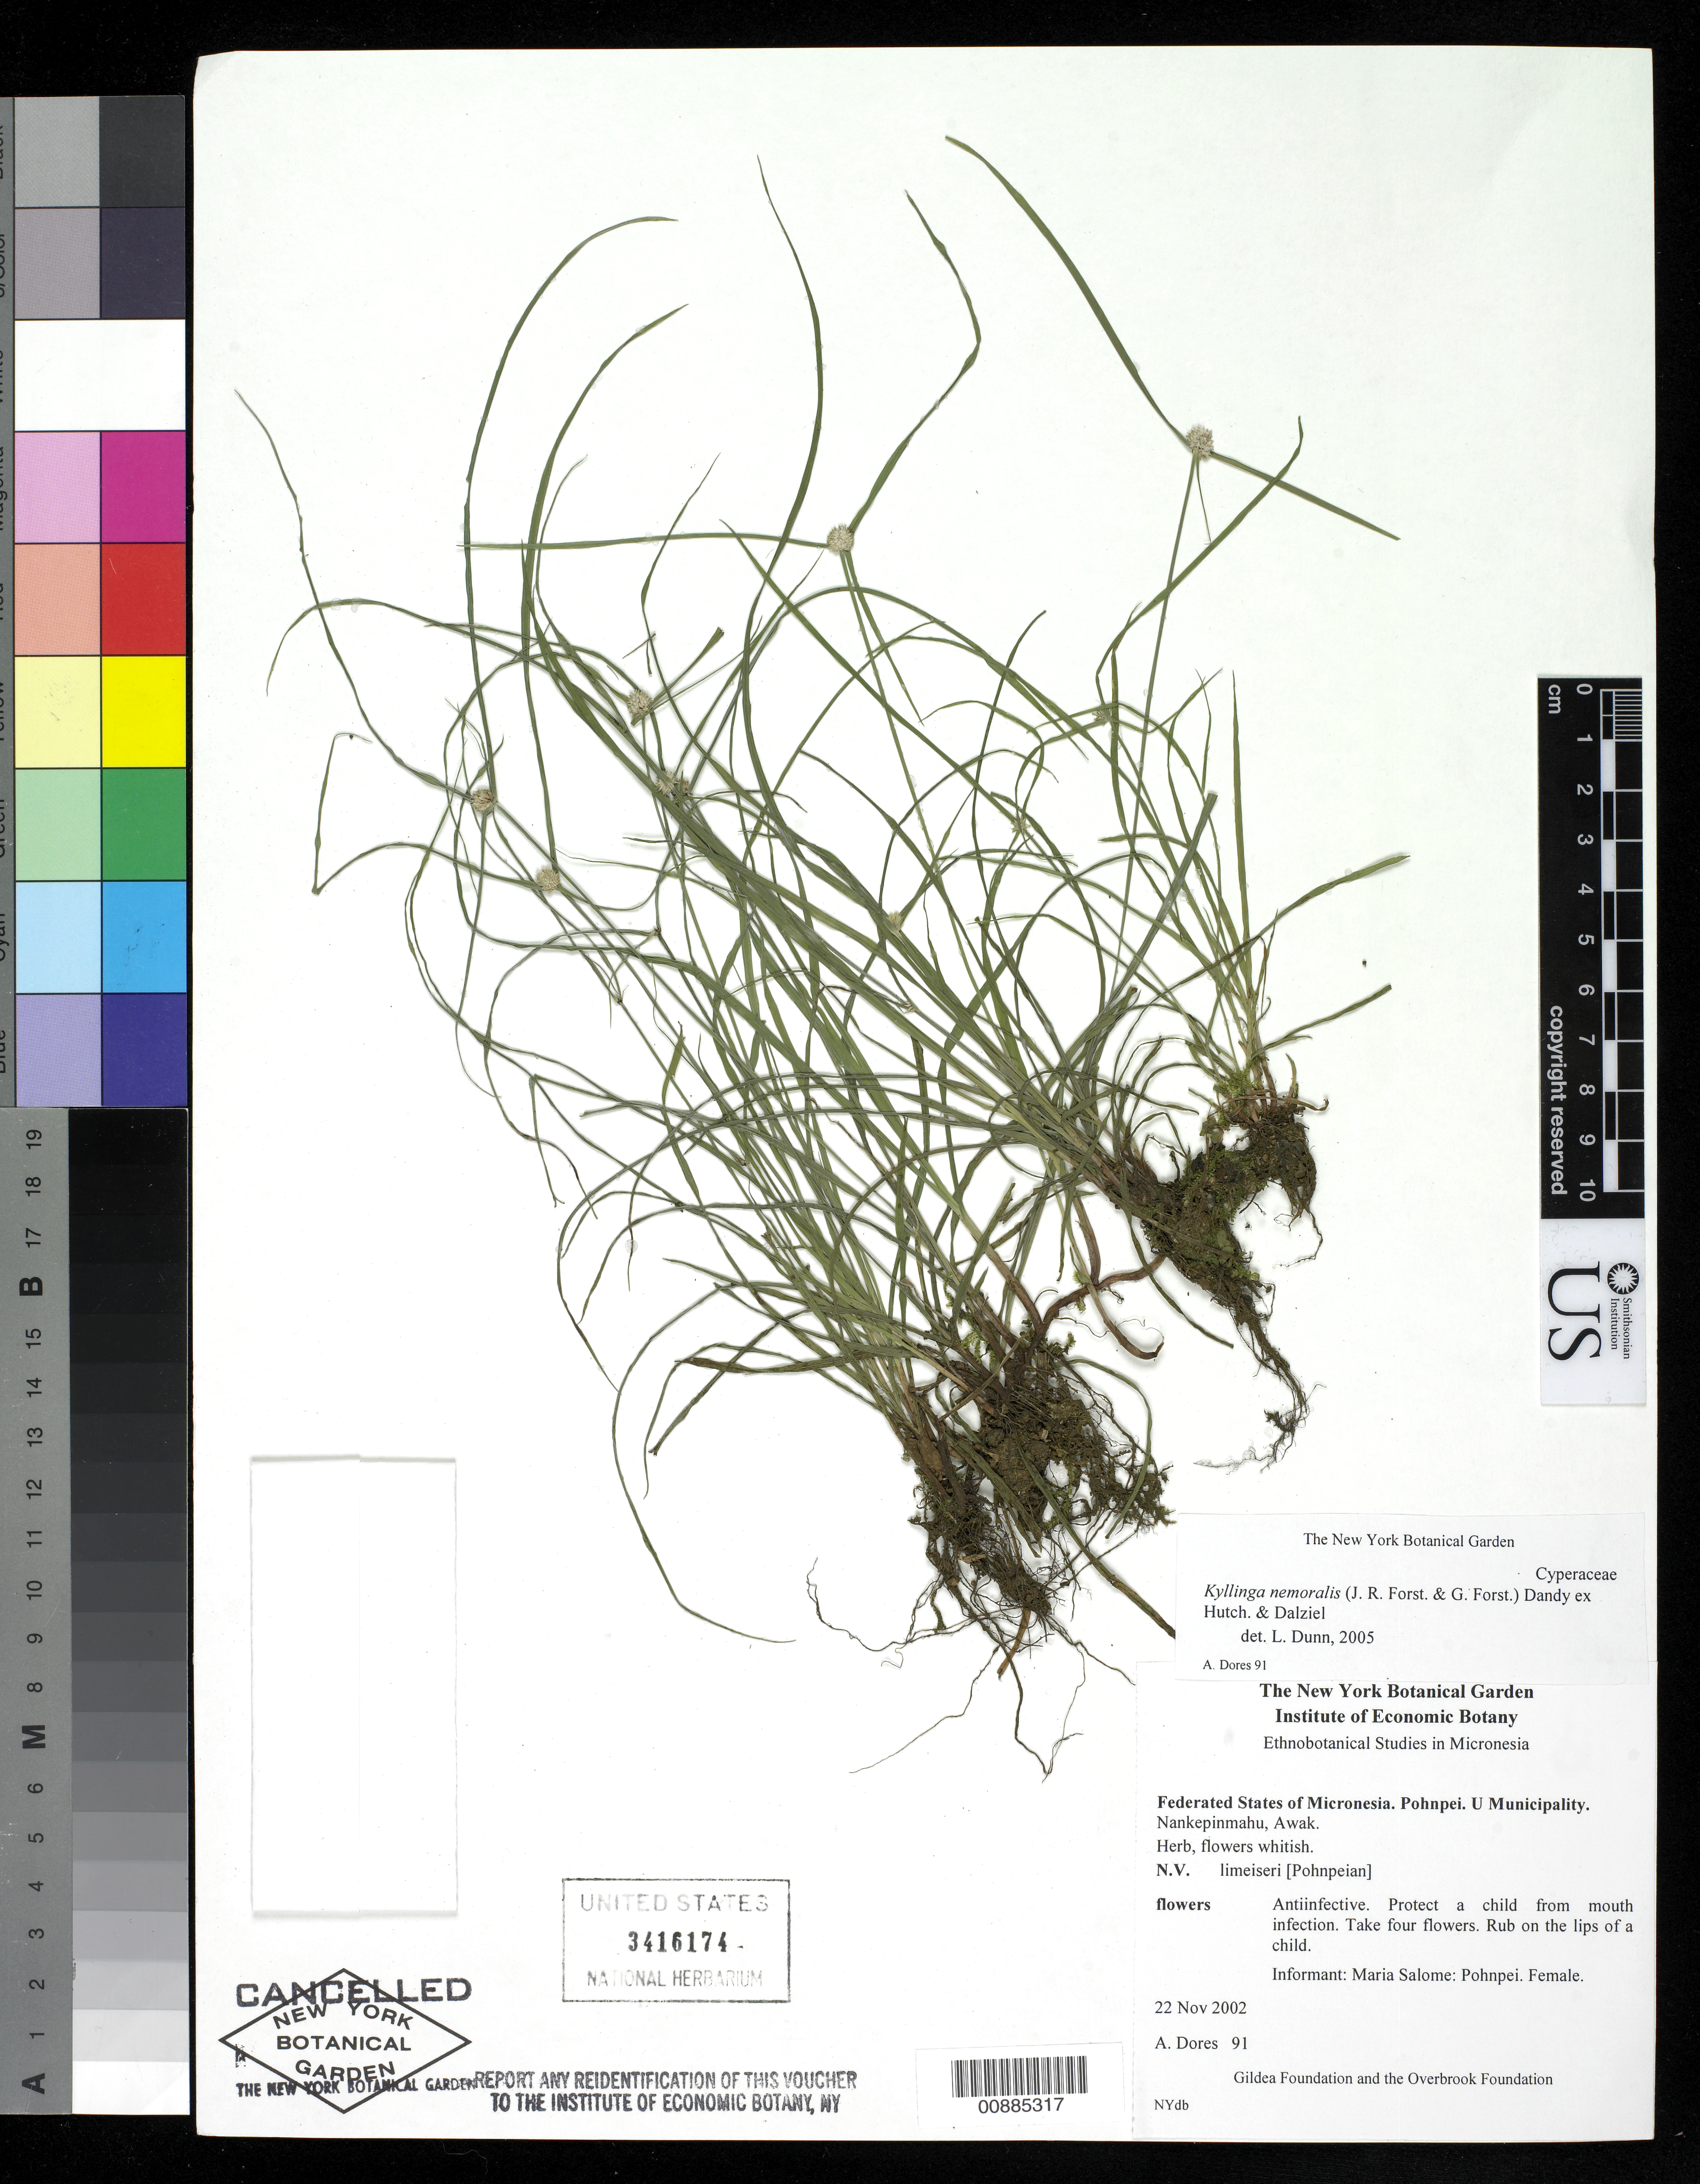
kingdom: Plantae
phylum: Tracheophyta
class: Liliopsida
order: Poales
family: Cyperaceae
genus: Cyperus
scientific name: Cyperus mindorensis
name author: (Steud.) Huygh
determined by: Strong, M. T., (US), Smithsonian Institution - National Museum of Natural History (UNITED STATES)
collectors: A. Dores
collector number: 91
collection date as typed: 22 Nov 2002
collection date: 2002-11-22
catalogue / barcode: US 3416174